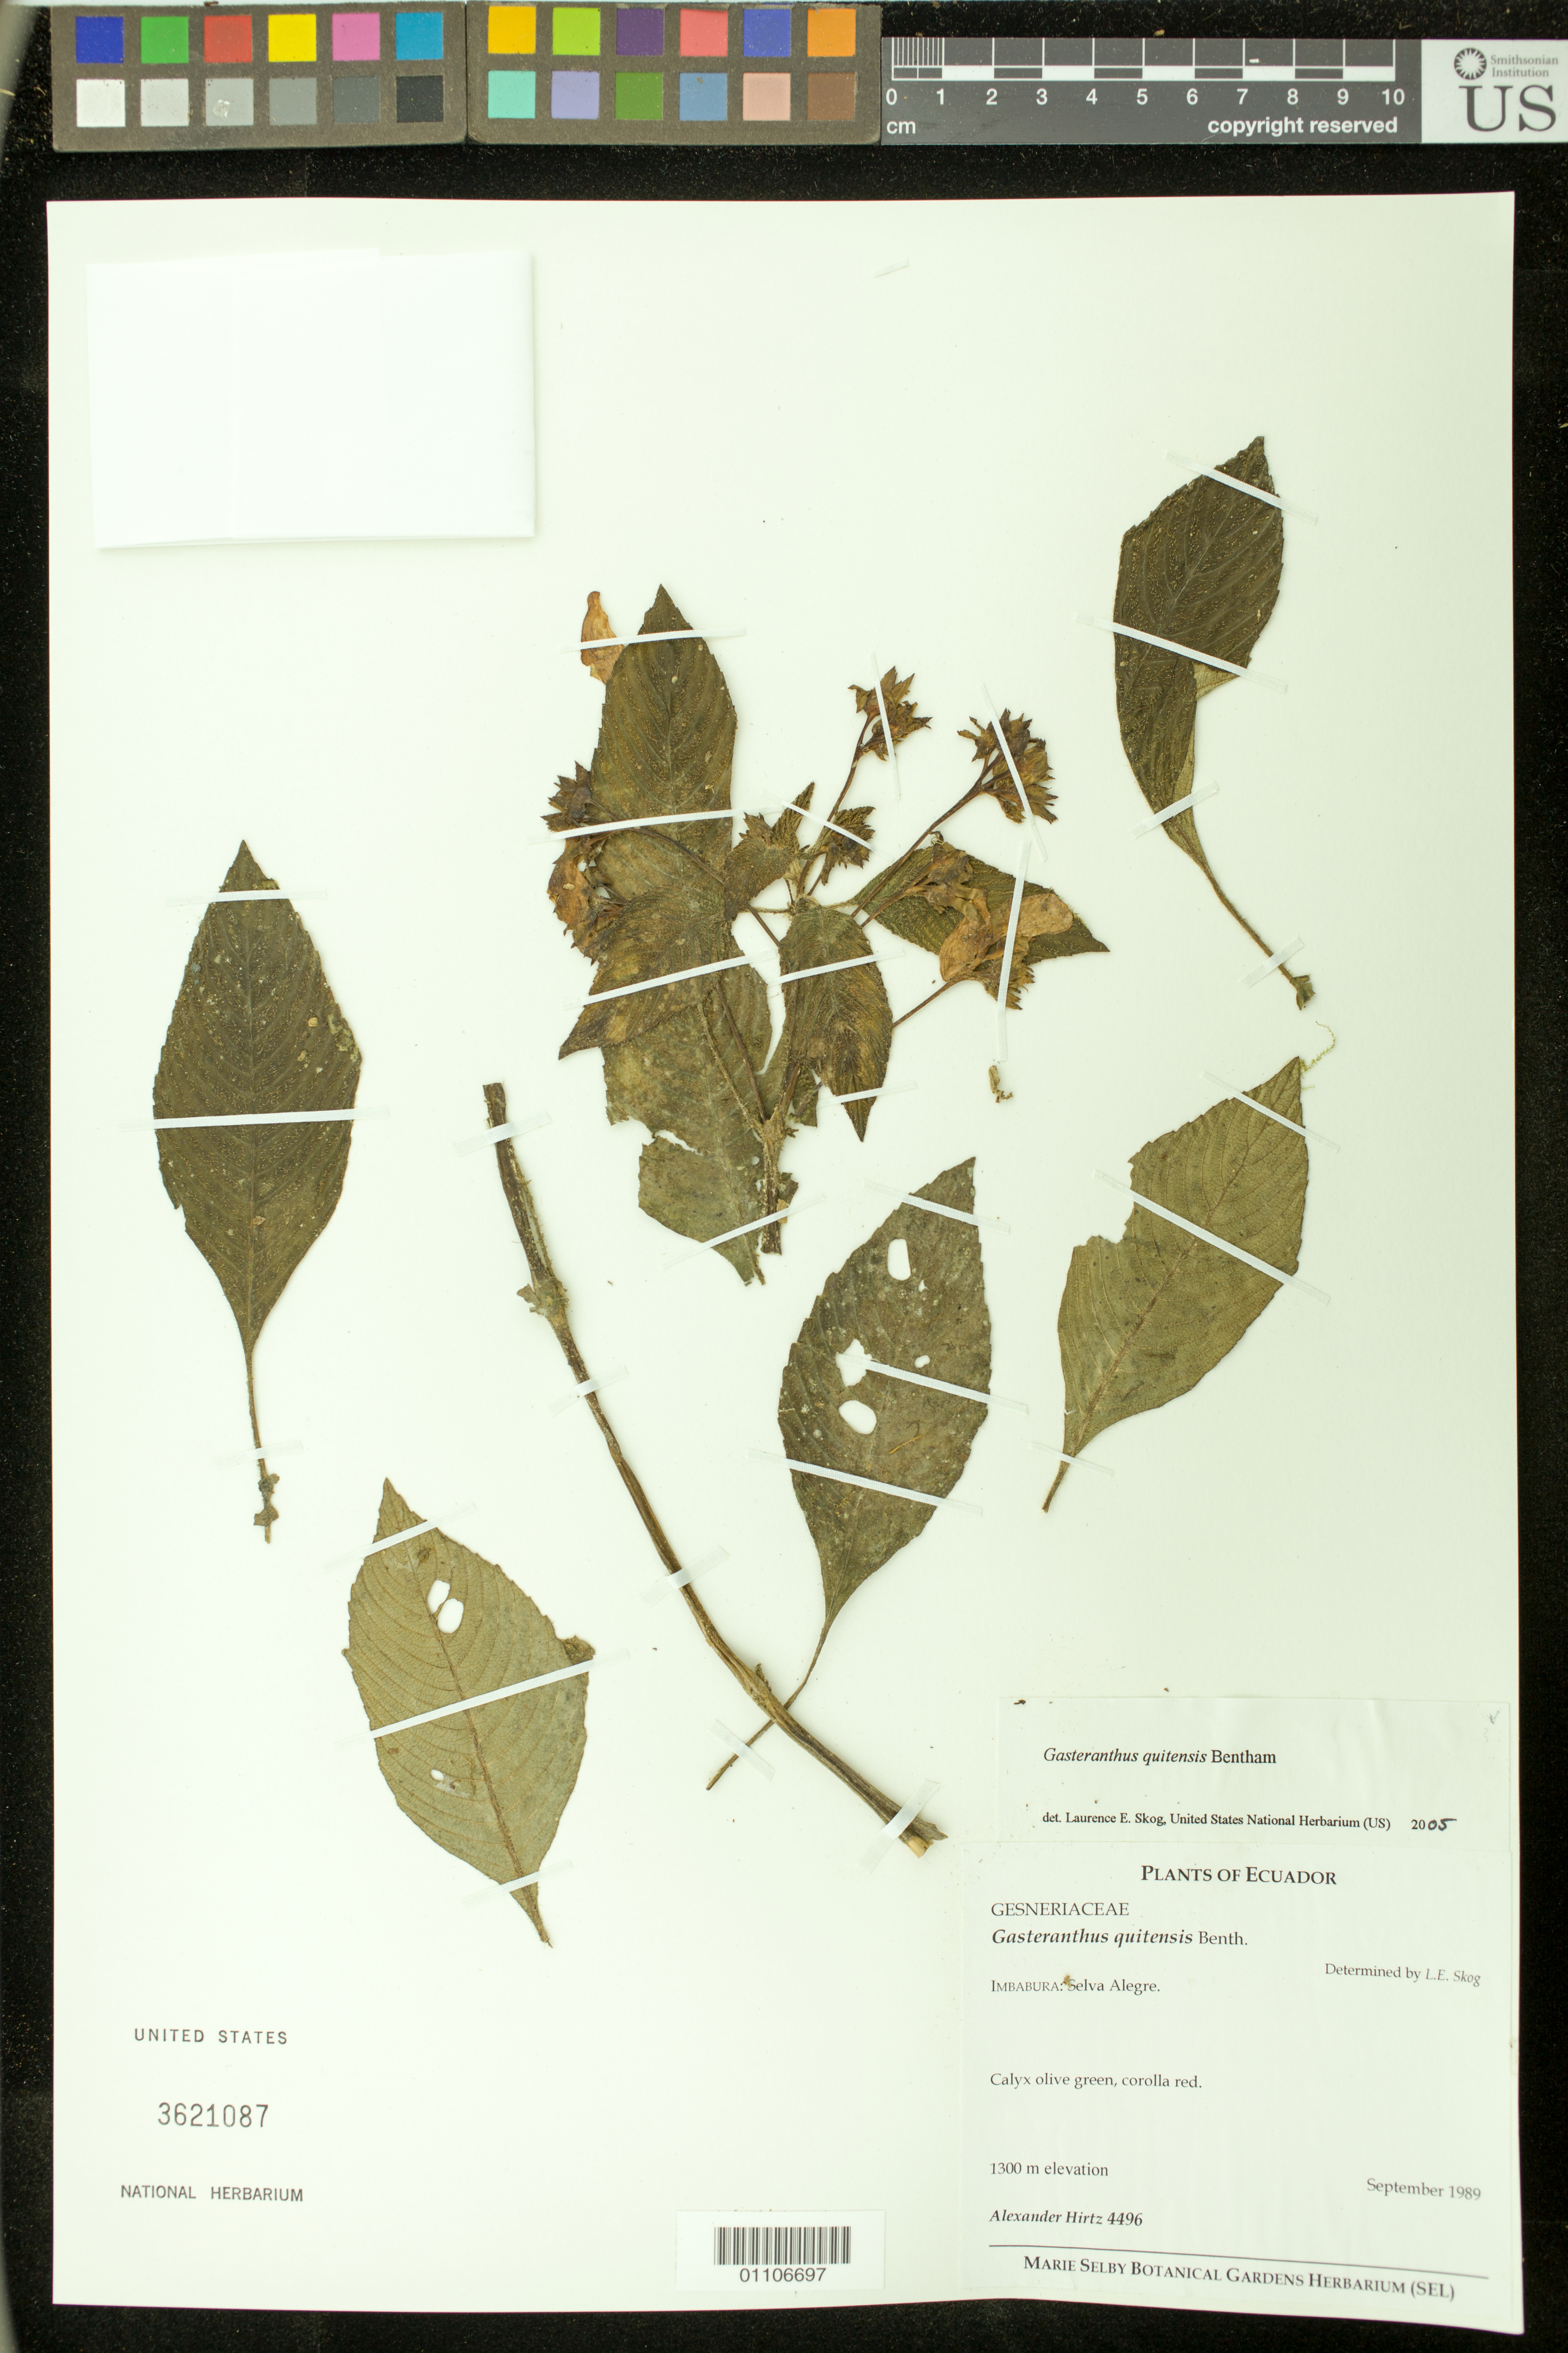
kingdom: Plantae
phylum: Tracheophyta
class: Magnoliopsida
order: Lamiales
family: Gesneriaceae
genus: Gasteranthus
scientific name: Gasteranthus quitensis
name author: Benth.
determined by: Skog, Laurence E.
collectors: A. Hirtz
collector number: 4496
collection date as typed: Sep 1989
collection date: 1989-09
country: Ecuador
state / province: Imbabura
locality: Selva Alegre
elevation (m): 1300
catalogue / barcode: US 3621087